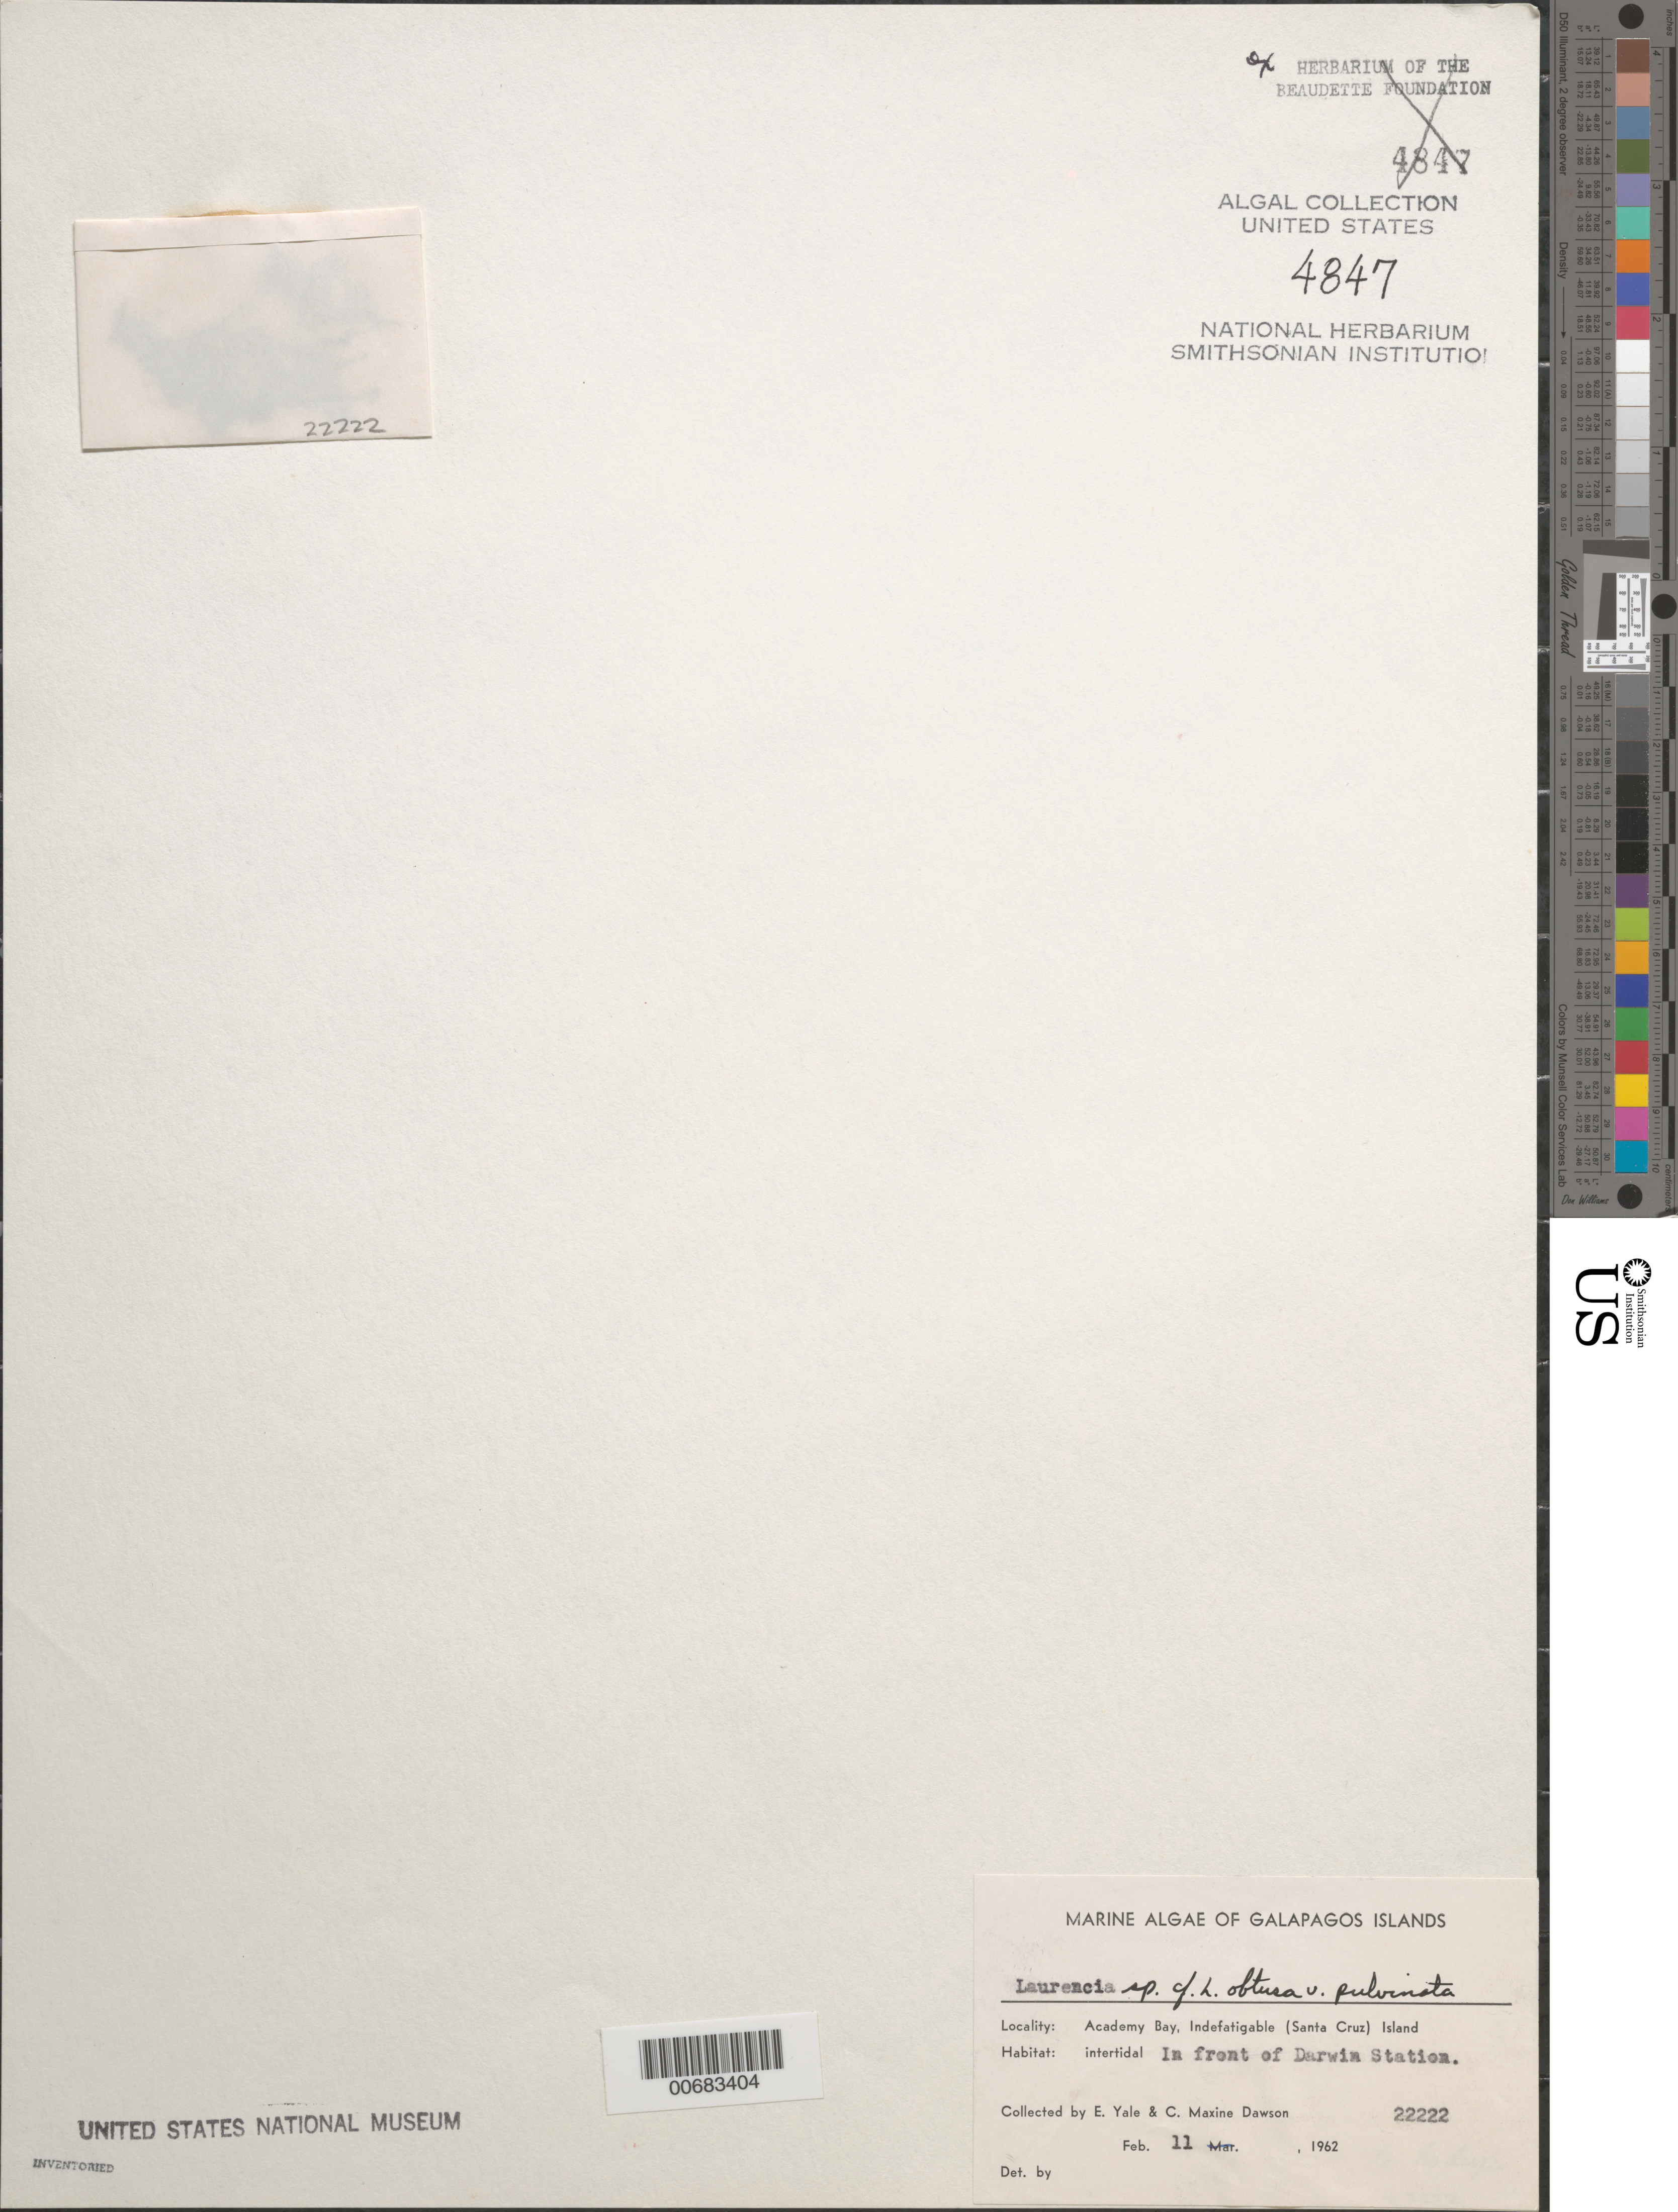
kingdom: Plantae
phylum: Rhodophyta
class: Florideophyceae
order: Ceramiales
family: Rhodomelaceae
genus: Laurencia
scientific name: Laurencia obtusa var. pulvinata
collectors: E. Y. Dawson & C. M. Dawson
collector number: EYD 22222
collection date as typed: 11 Feb 1962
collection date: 1962-02-11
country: Ecuador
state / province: Colón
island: Santa Cruz [Indefatigable, Chaves]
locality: Academy Bay, Darwin Station shore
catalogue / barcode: US 4847